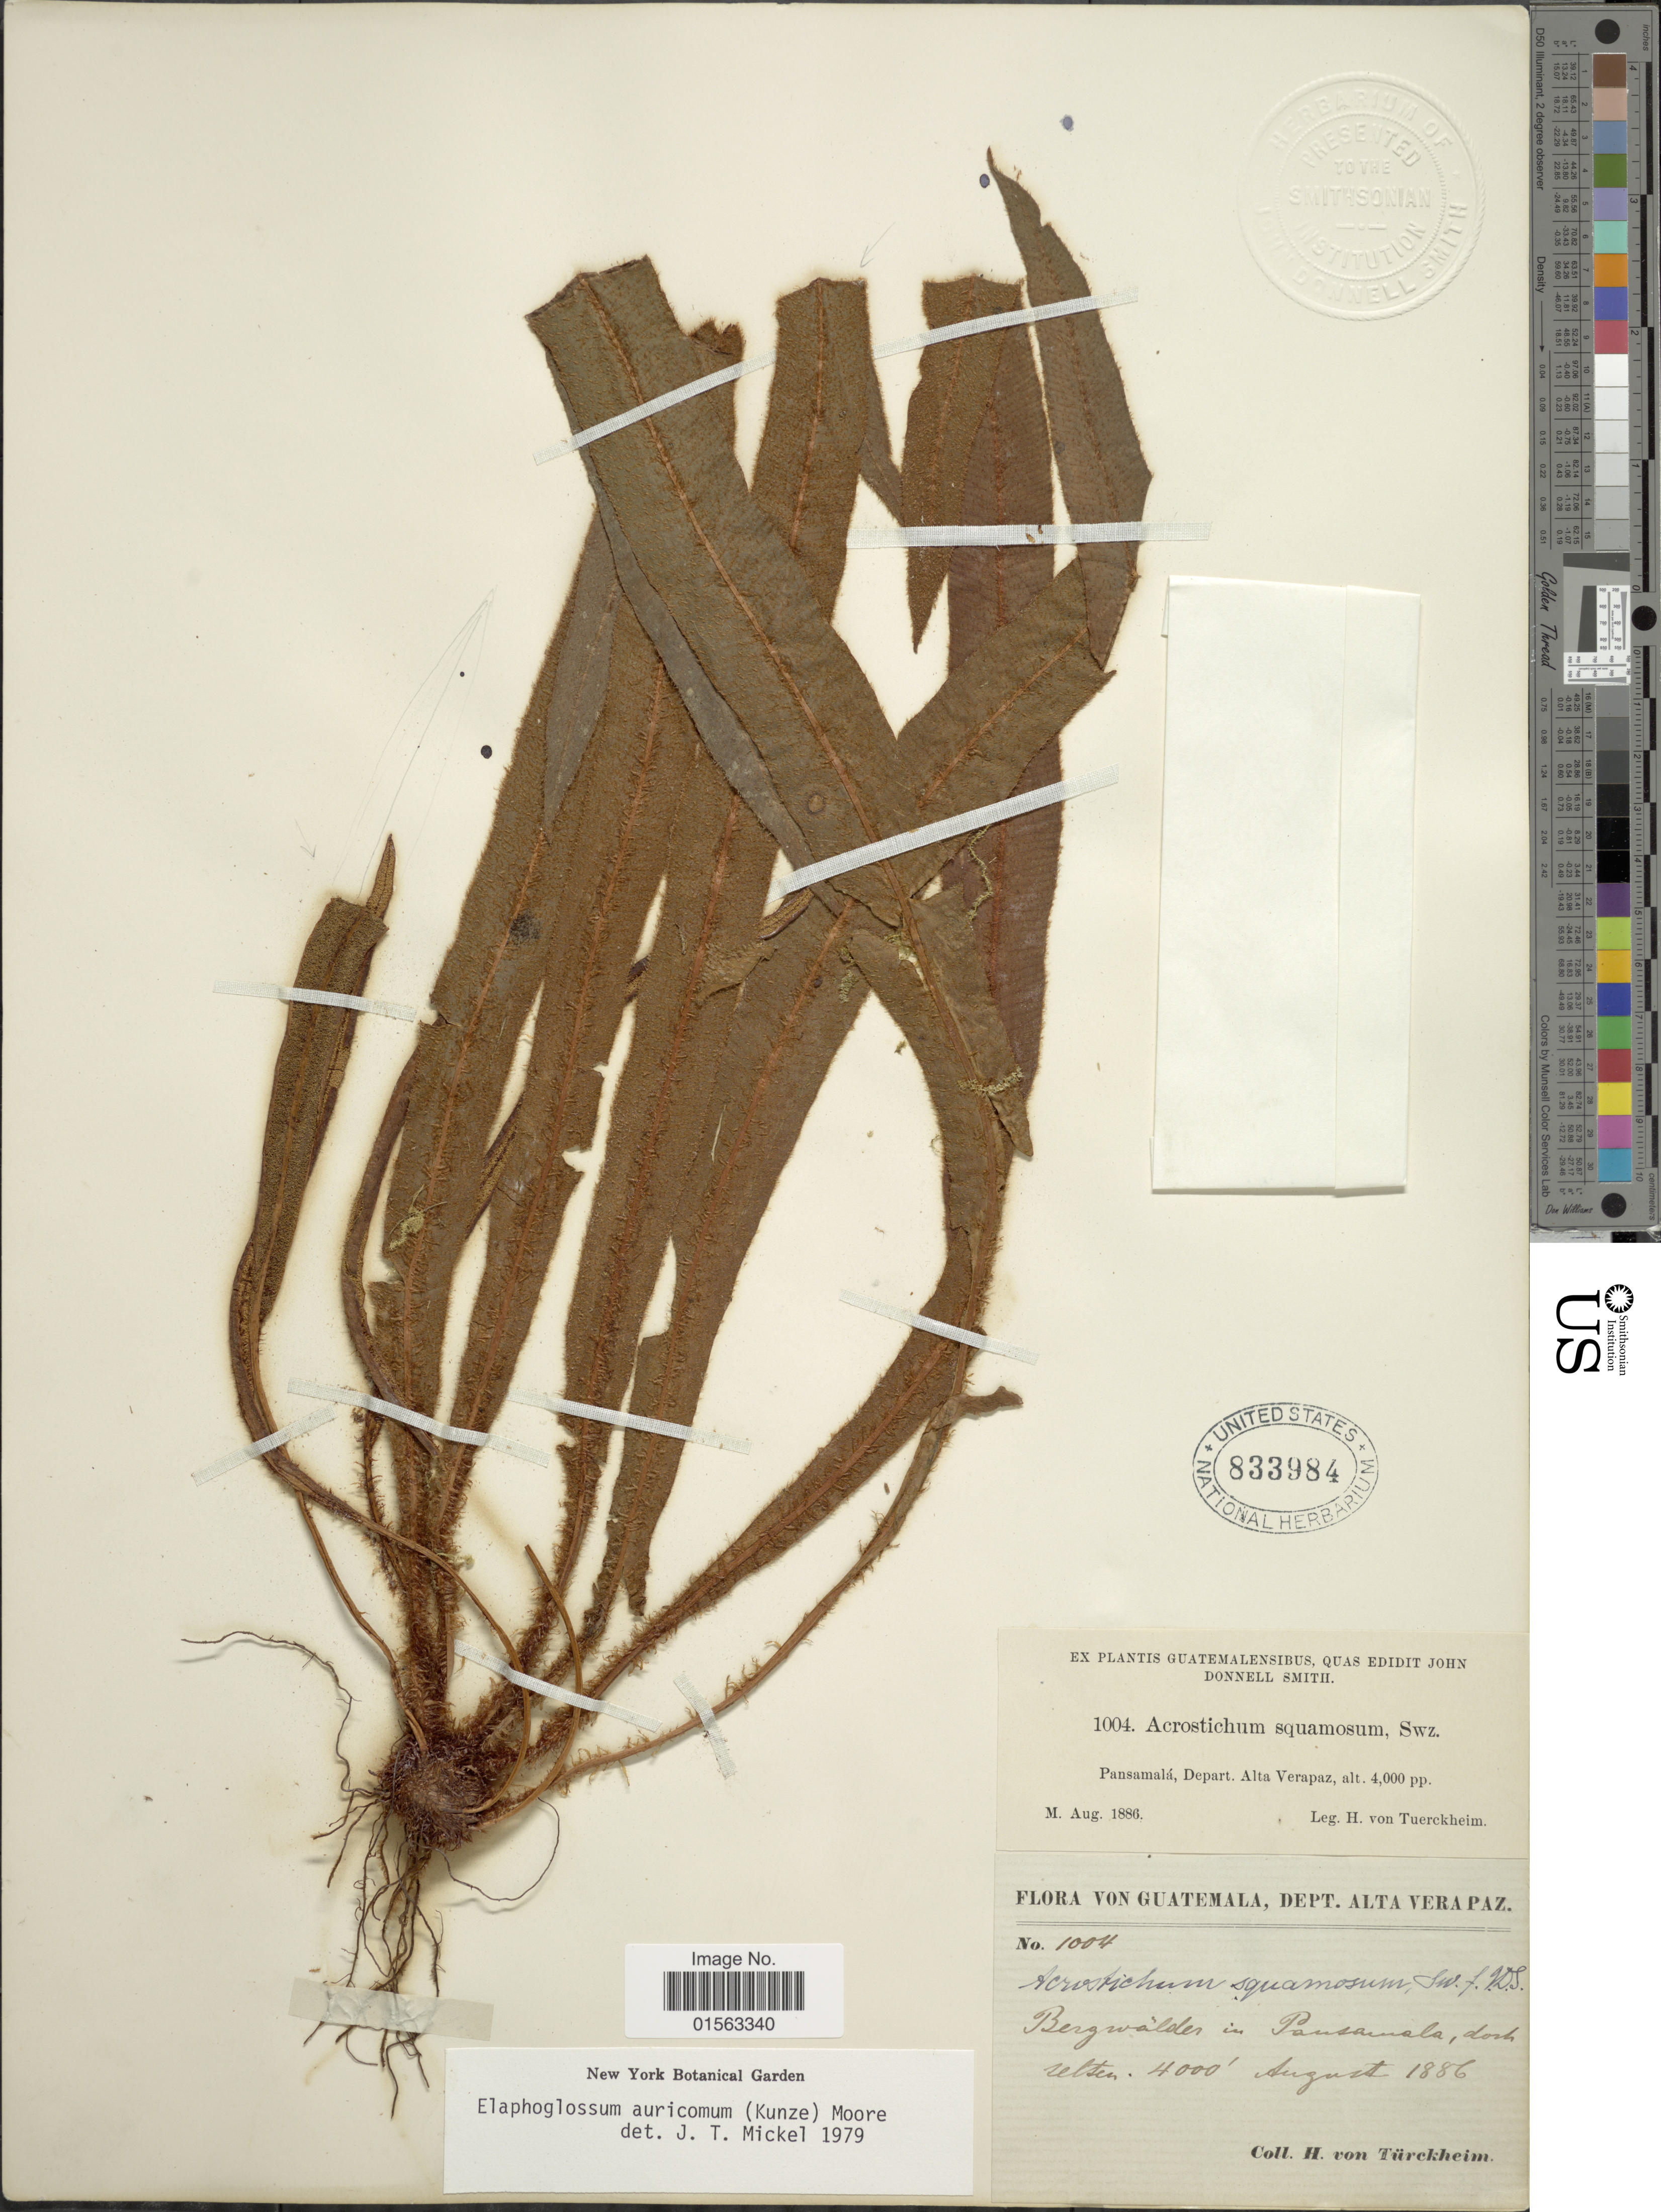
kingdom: Plantae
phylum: Tracheophyta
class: Polypodiopsida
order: Polypodiales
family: Dryopteridaceae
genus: Elaphoglossum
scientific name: Elaphoglossum auricomum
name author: (Kunze) T. Moore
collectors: H. von Türckheim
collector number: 1004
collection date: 1886-08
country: Guatemala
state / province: Alta Verapaz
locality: Dept. Alta Verapaz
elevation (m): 1219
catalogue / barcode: US 833984